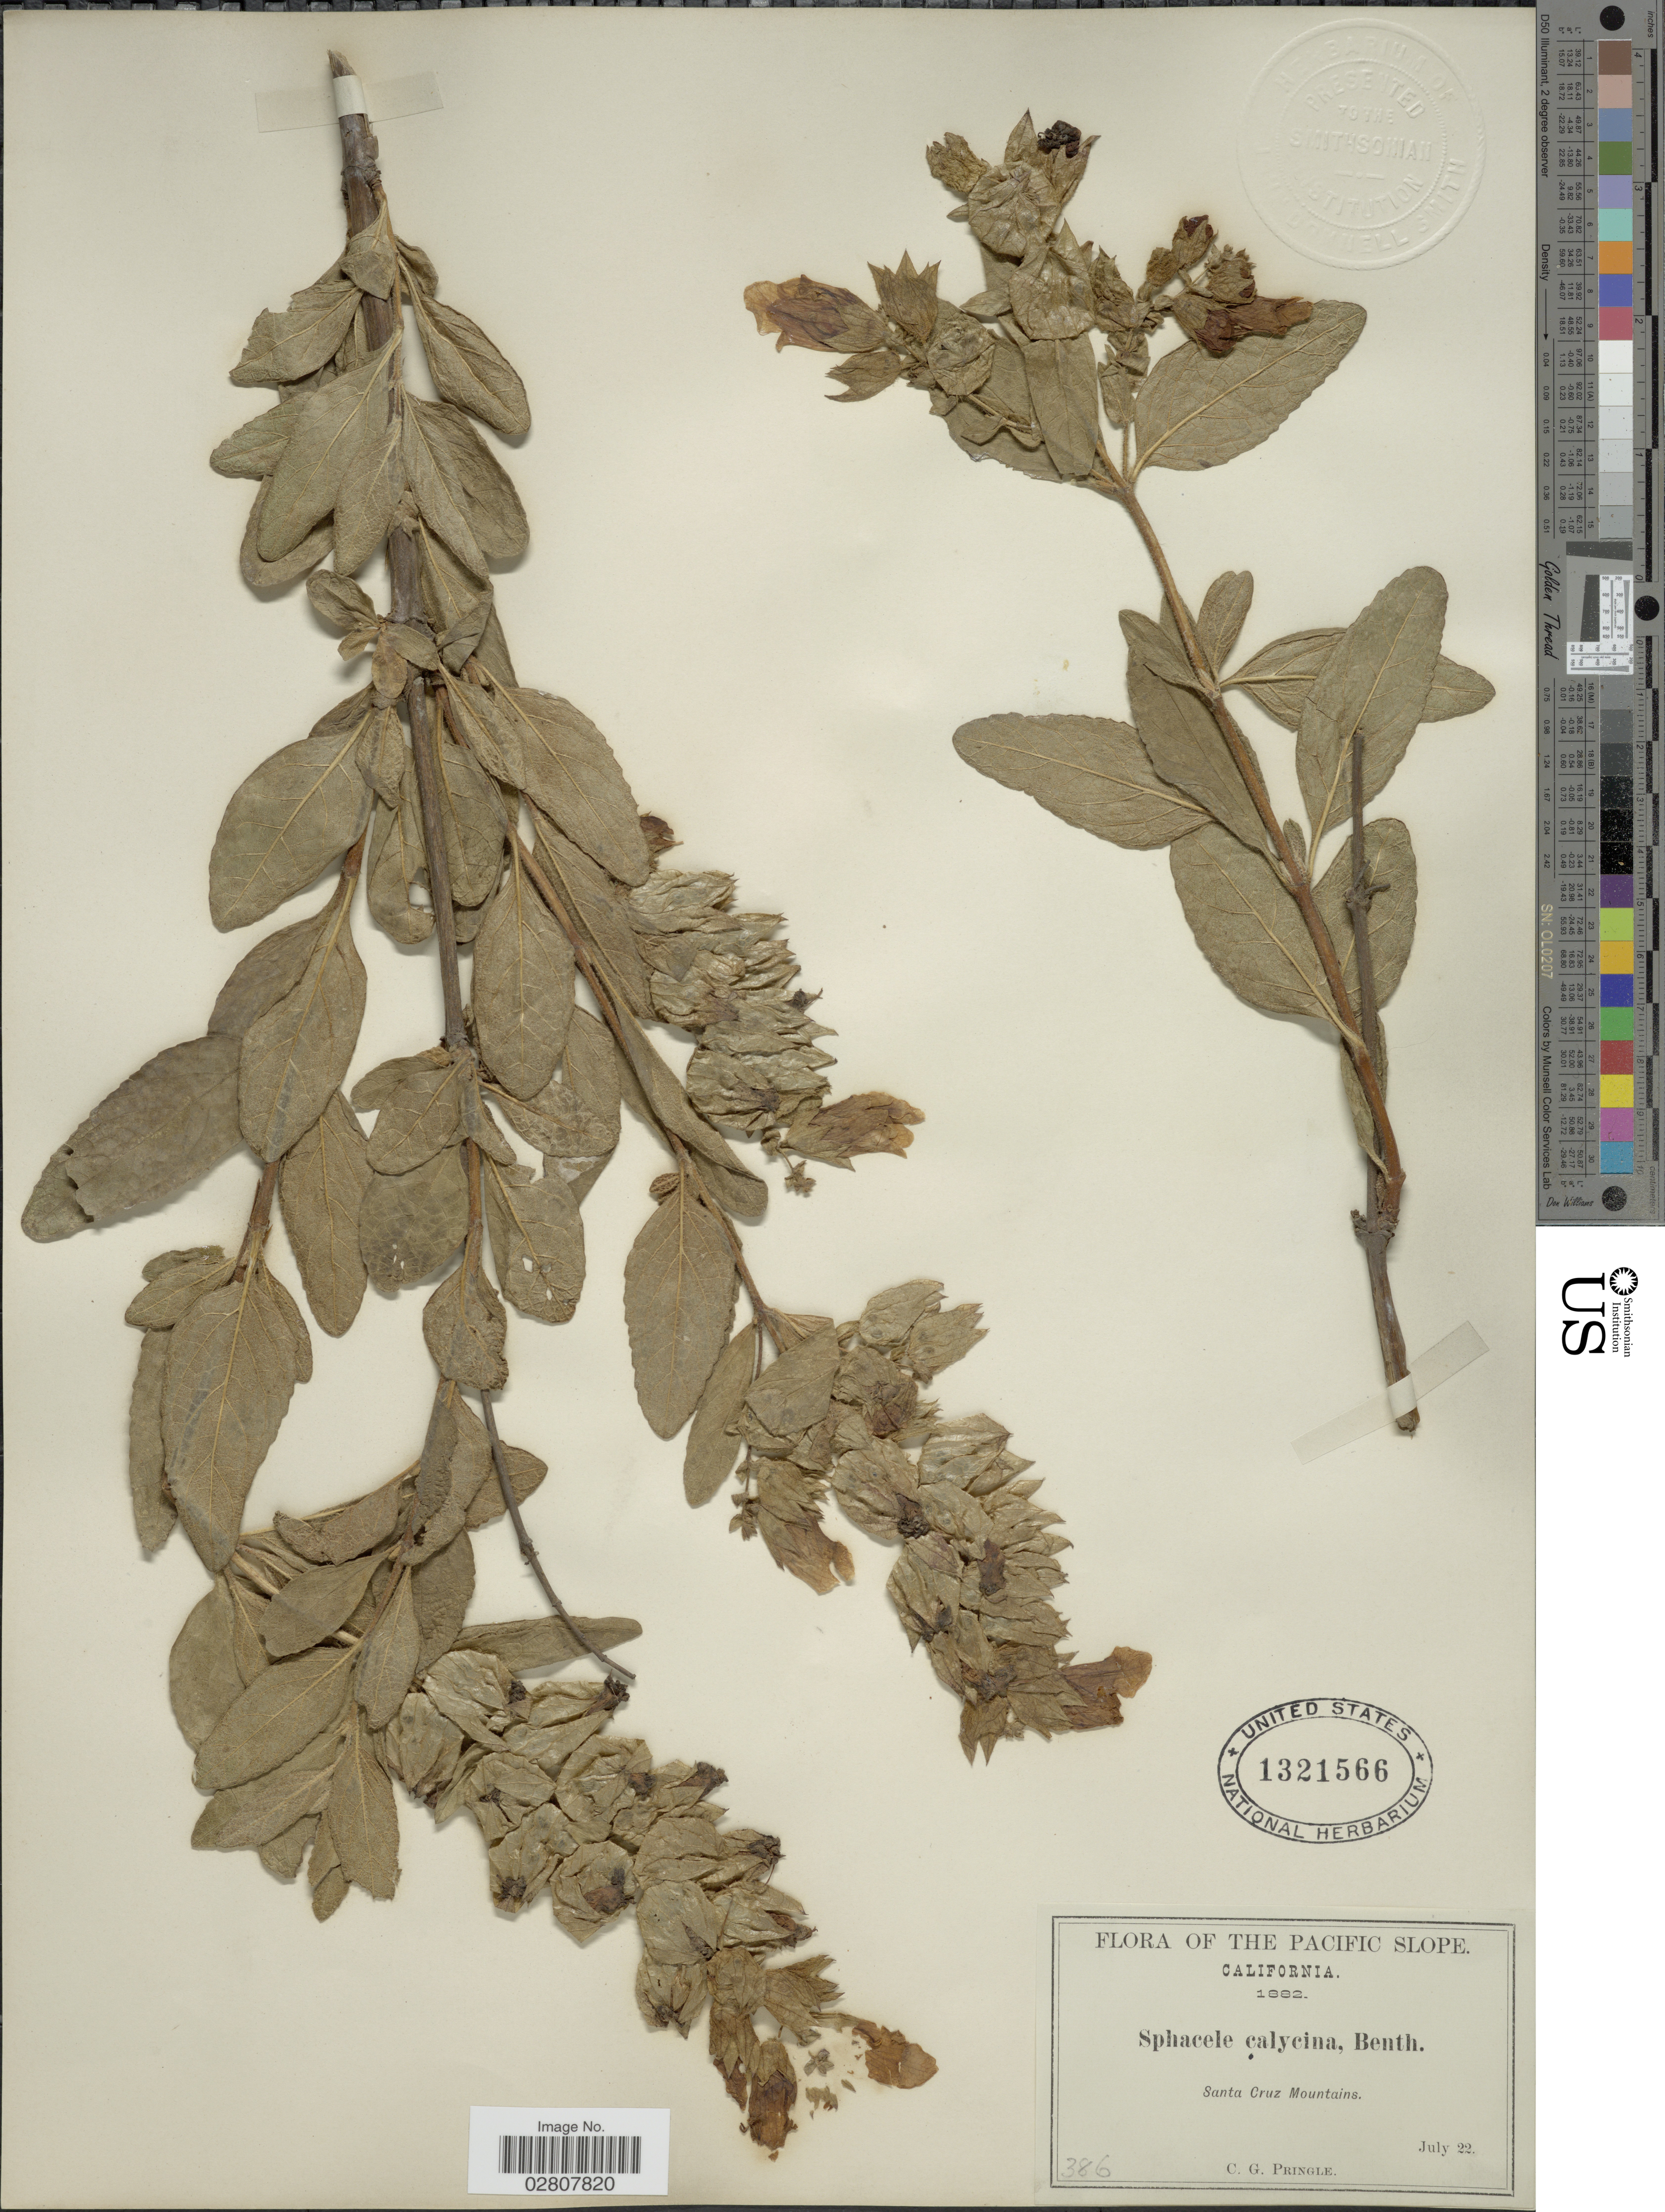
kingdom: Plantae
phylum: Tracheophyta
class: Magnoliopsida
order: Lamiales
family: Lamiaceae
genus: Lepechinia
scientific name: Lepechinia calycina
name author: (Benth.) Epling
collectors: C. G. Pringle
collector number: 386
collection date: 1882-07-22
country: United States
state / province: California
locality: Pacific Slope. Santa Cruz Mountains.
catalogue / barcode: US 1321566